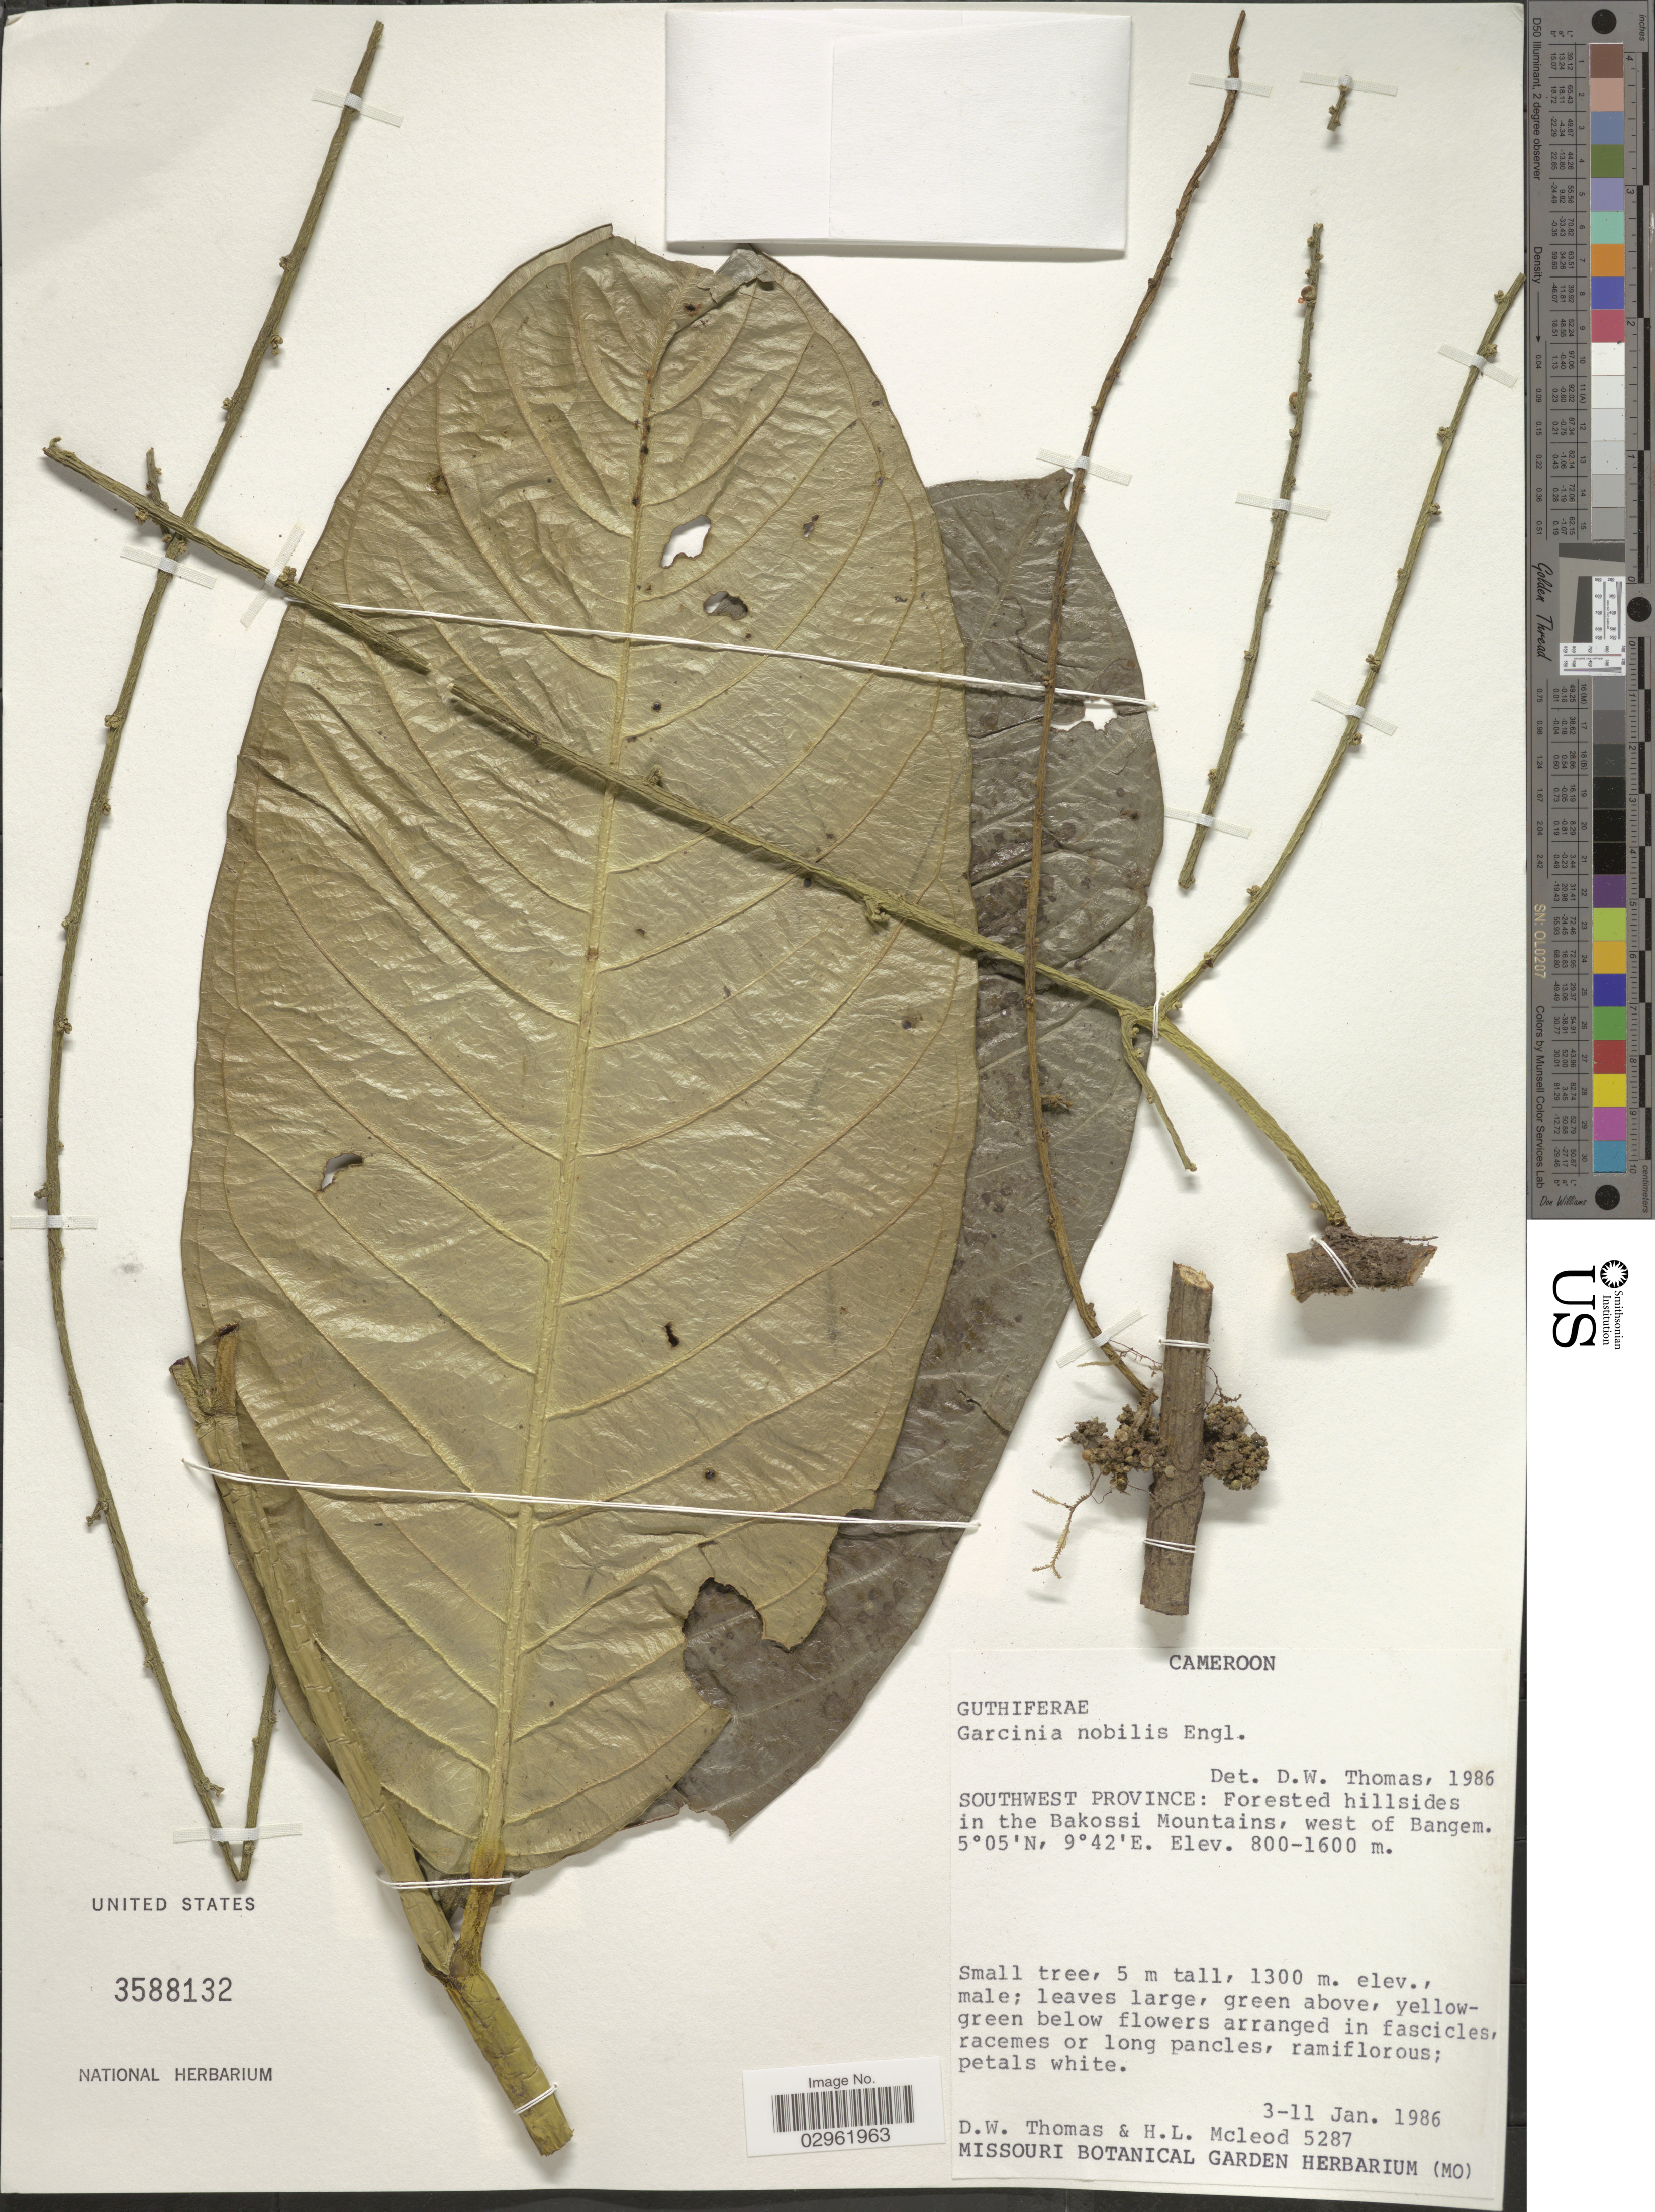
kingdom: Plantae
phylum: Tracheophyta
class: Magnoliopsida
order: Malpighiales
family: Clusiaceae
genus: Garcinia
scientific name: Garcinia nobilis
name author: Engl.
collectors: D. W. Thomas & H. Mcleod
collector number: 5287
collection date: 1986-01-03/1986-01-11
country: Cameroon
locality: Southwest Province: Forested hillsides in the Bakossi Mountains, west of Bangem.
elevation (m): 800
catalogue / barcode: US 3588132